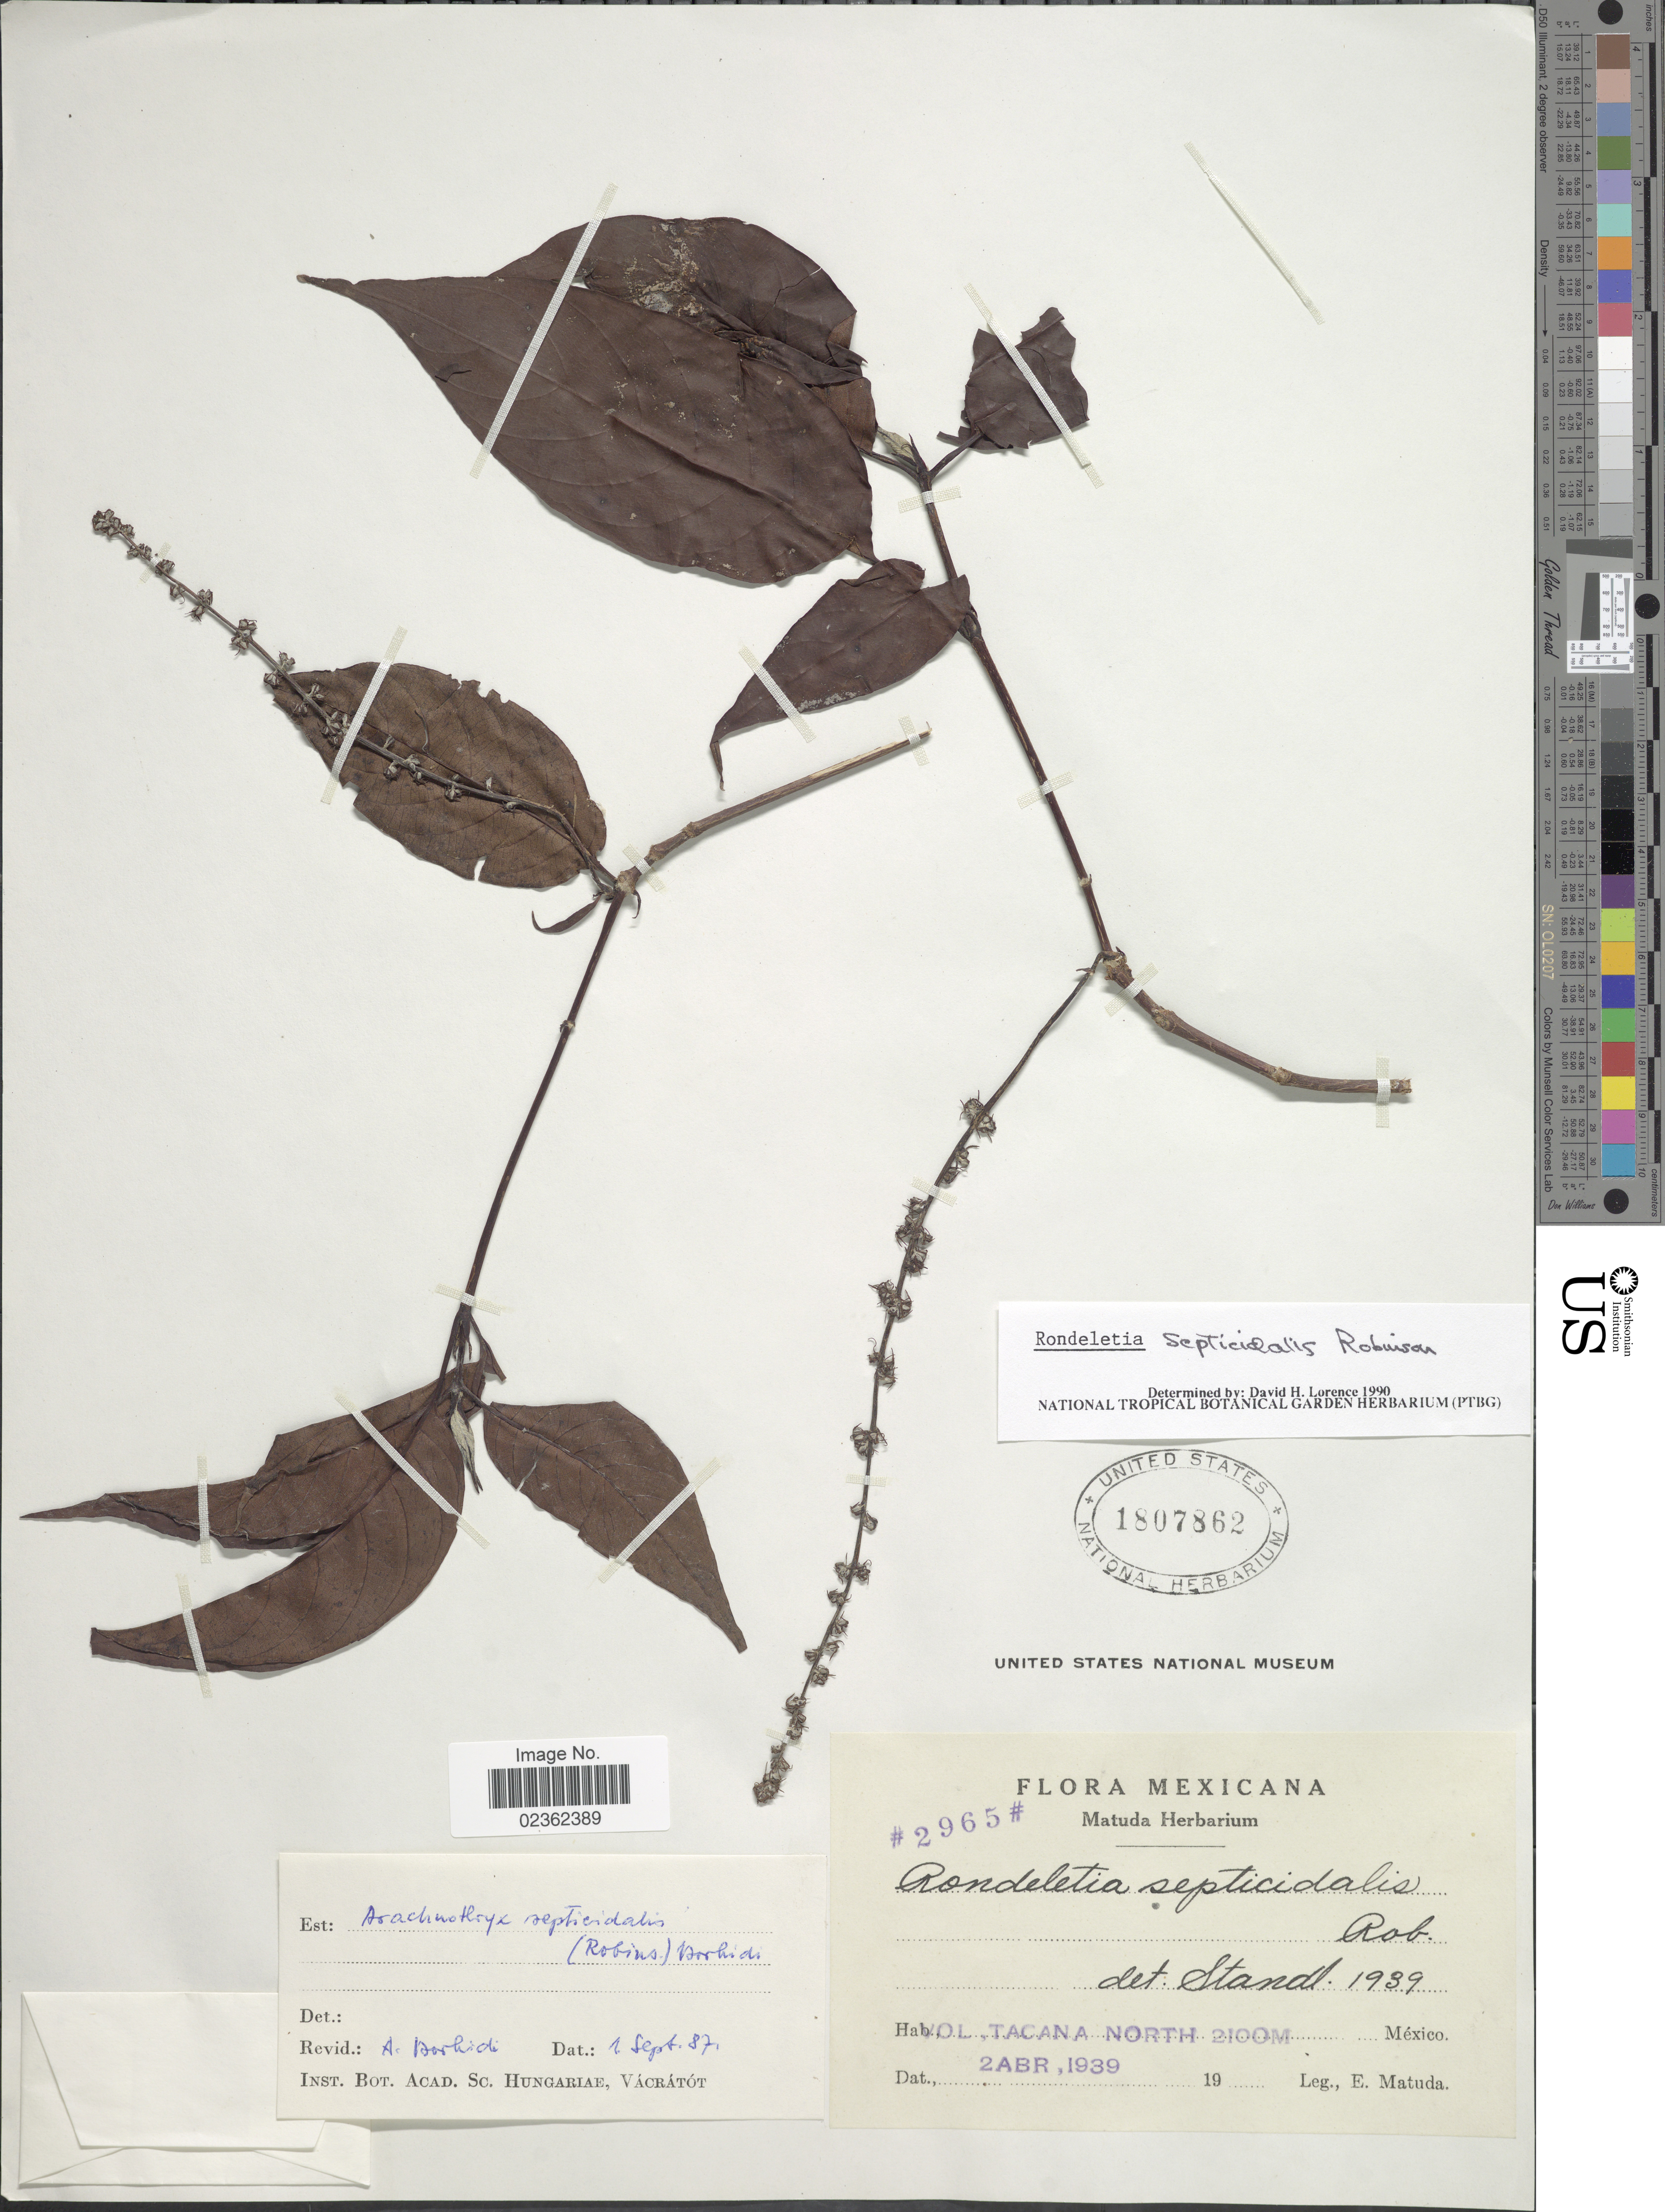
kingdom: Plantae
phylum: Tracheophyta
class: Magnoliopsida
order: Gentianales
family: Rubiaceae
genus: Arachnothryx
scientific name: Arachnothryx septicidalis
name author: (B.L. Rob.) Borhidi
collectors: E. Matuda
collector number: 2965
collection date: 1939-04-02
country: Mexico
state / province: México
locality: Vol. Tacana North.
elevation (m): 2100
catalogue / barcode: US 1807862